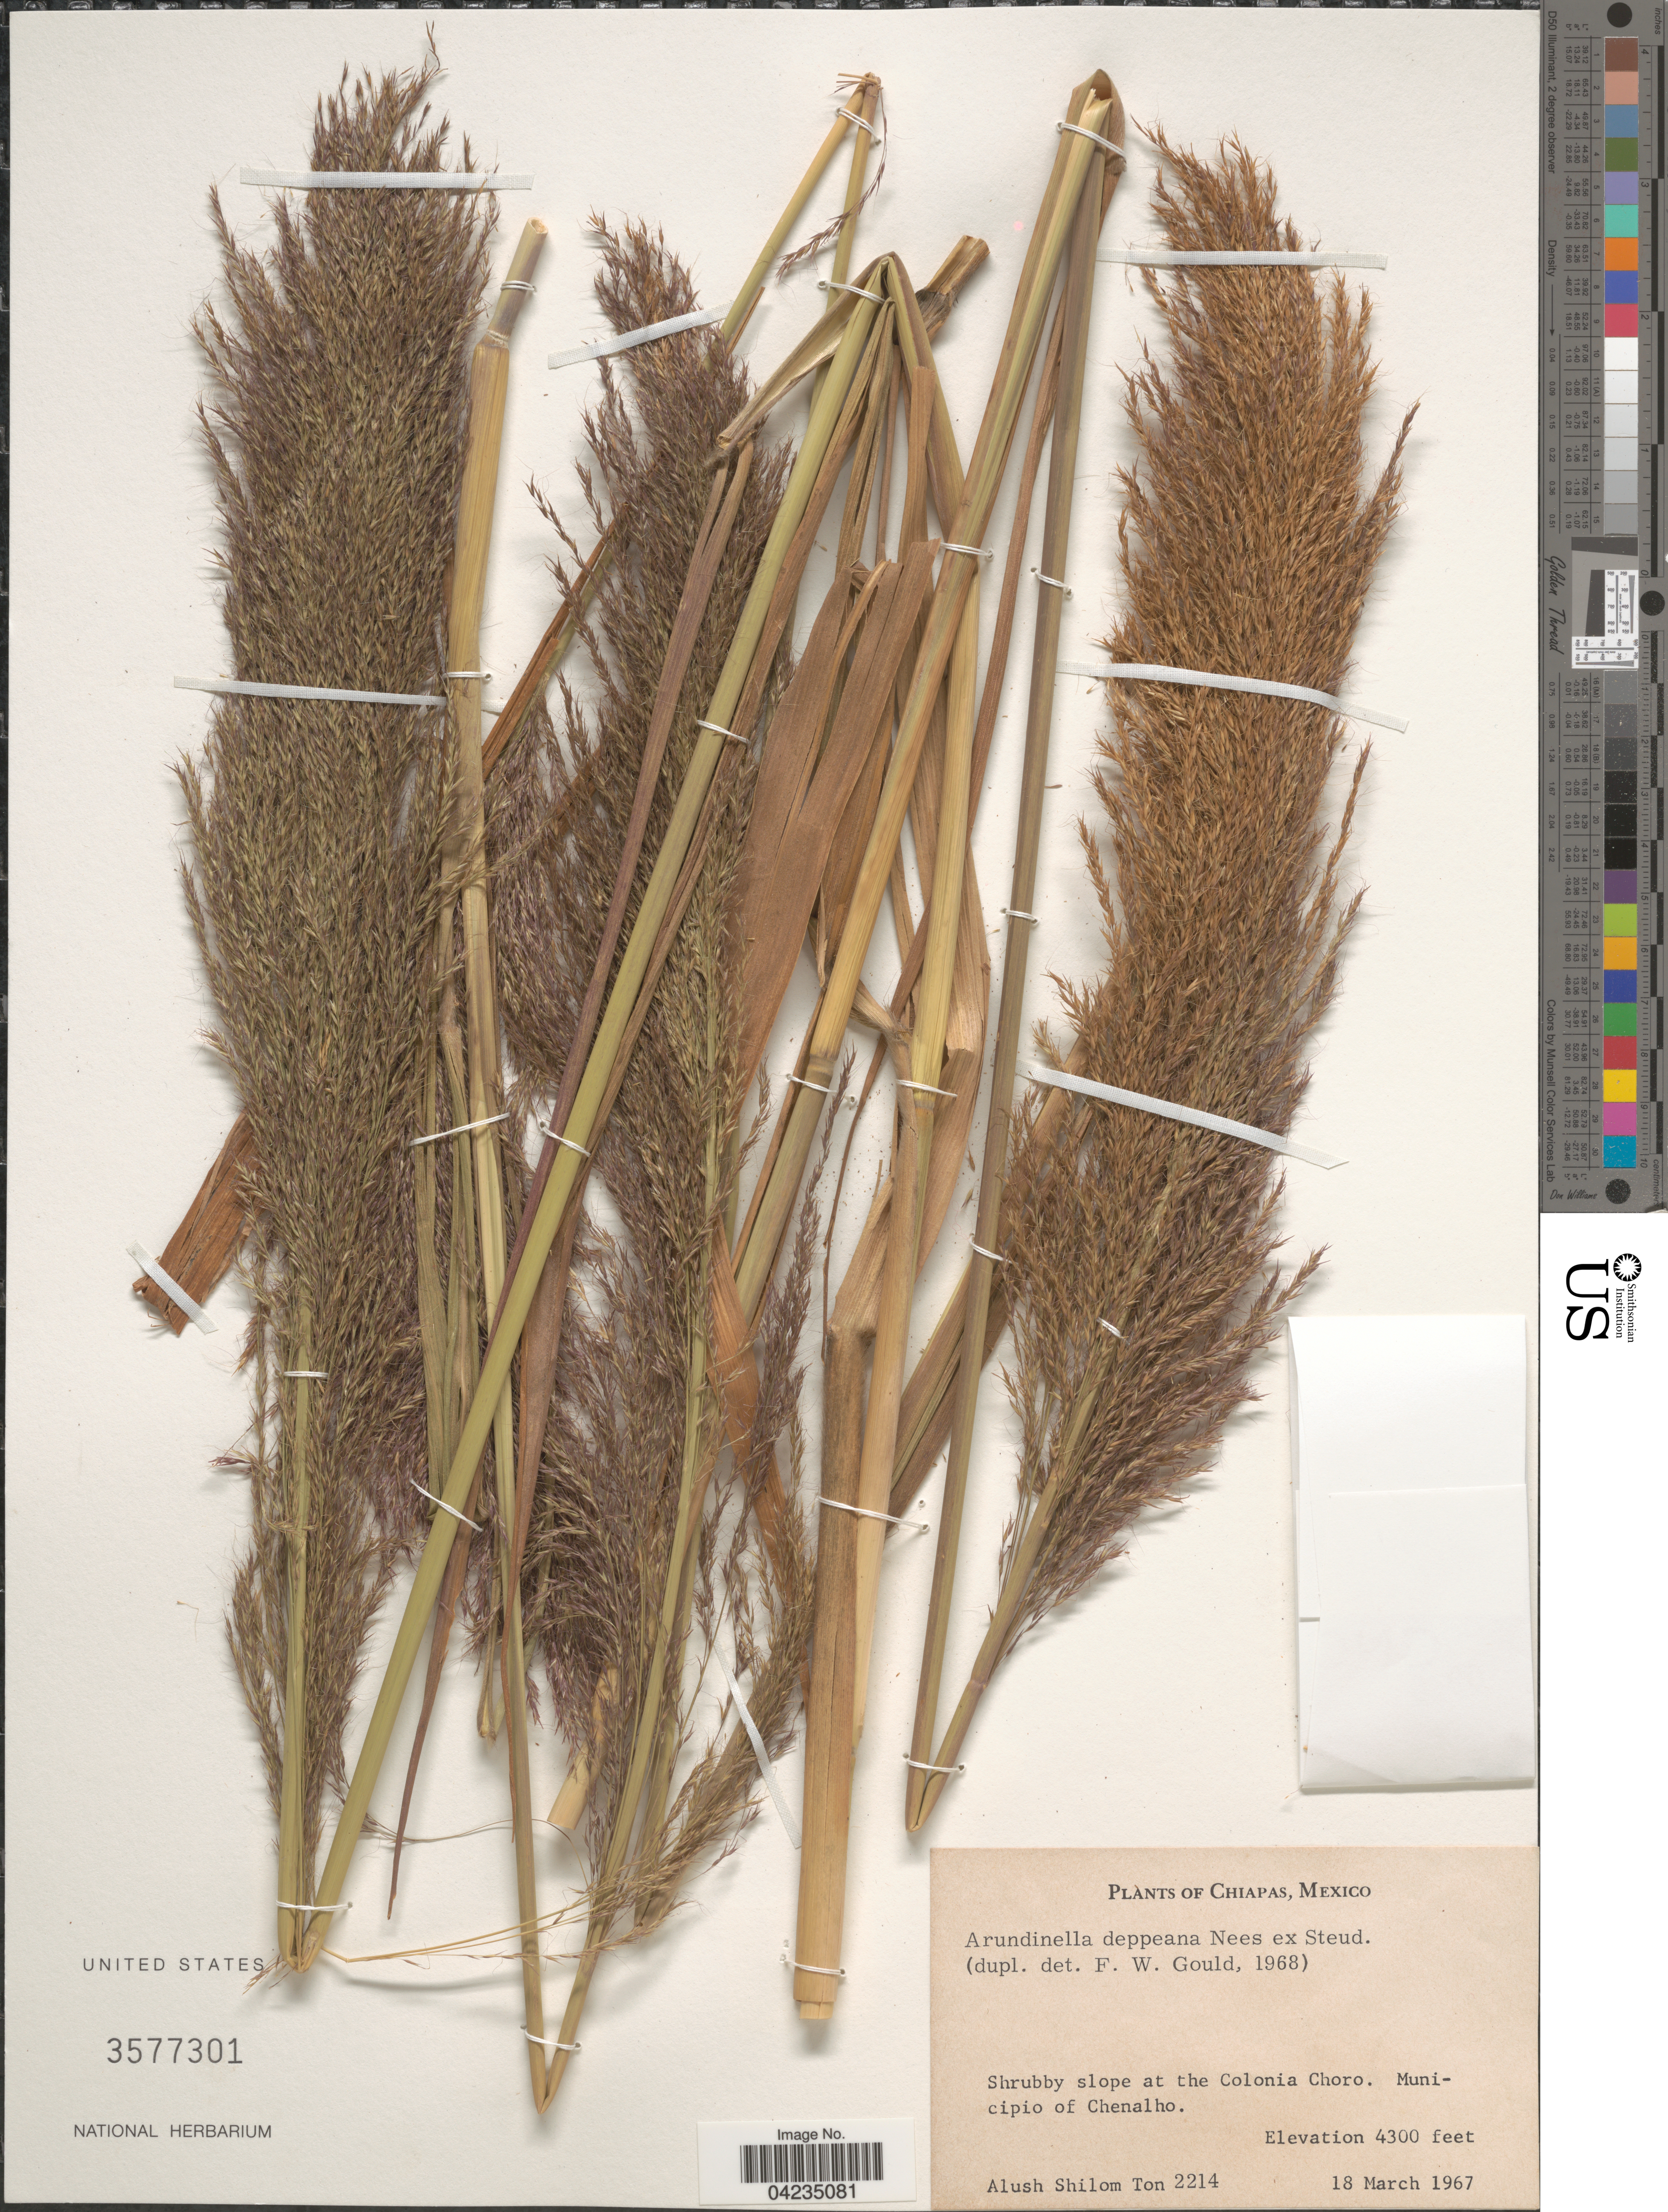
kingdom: Plantae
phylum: Tracheophyta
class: Liliopsida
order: Poales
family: Poaceae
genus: Arundinella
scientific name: Arundinella deppeana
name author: Nees ex Steud.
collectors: A. S. Ton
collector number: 2214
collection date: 1967-03-18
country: Mexico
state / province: Chiapas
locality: Shrubby slope at the Colonia Choro. Municipio of Chenalho.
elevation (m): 1311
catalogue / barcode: US 3577301